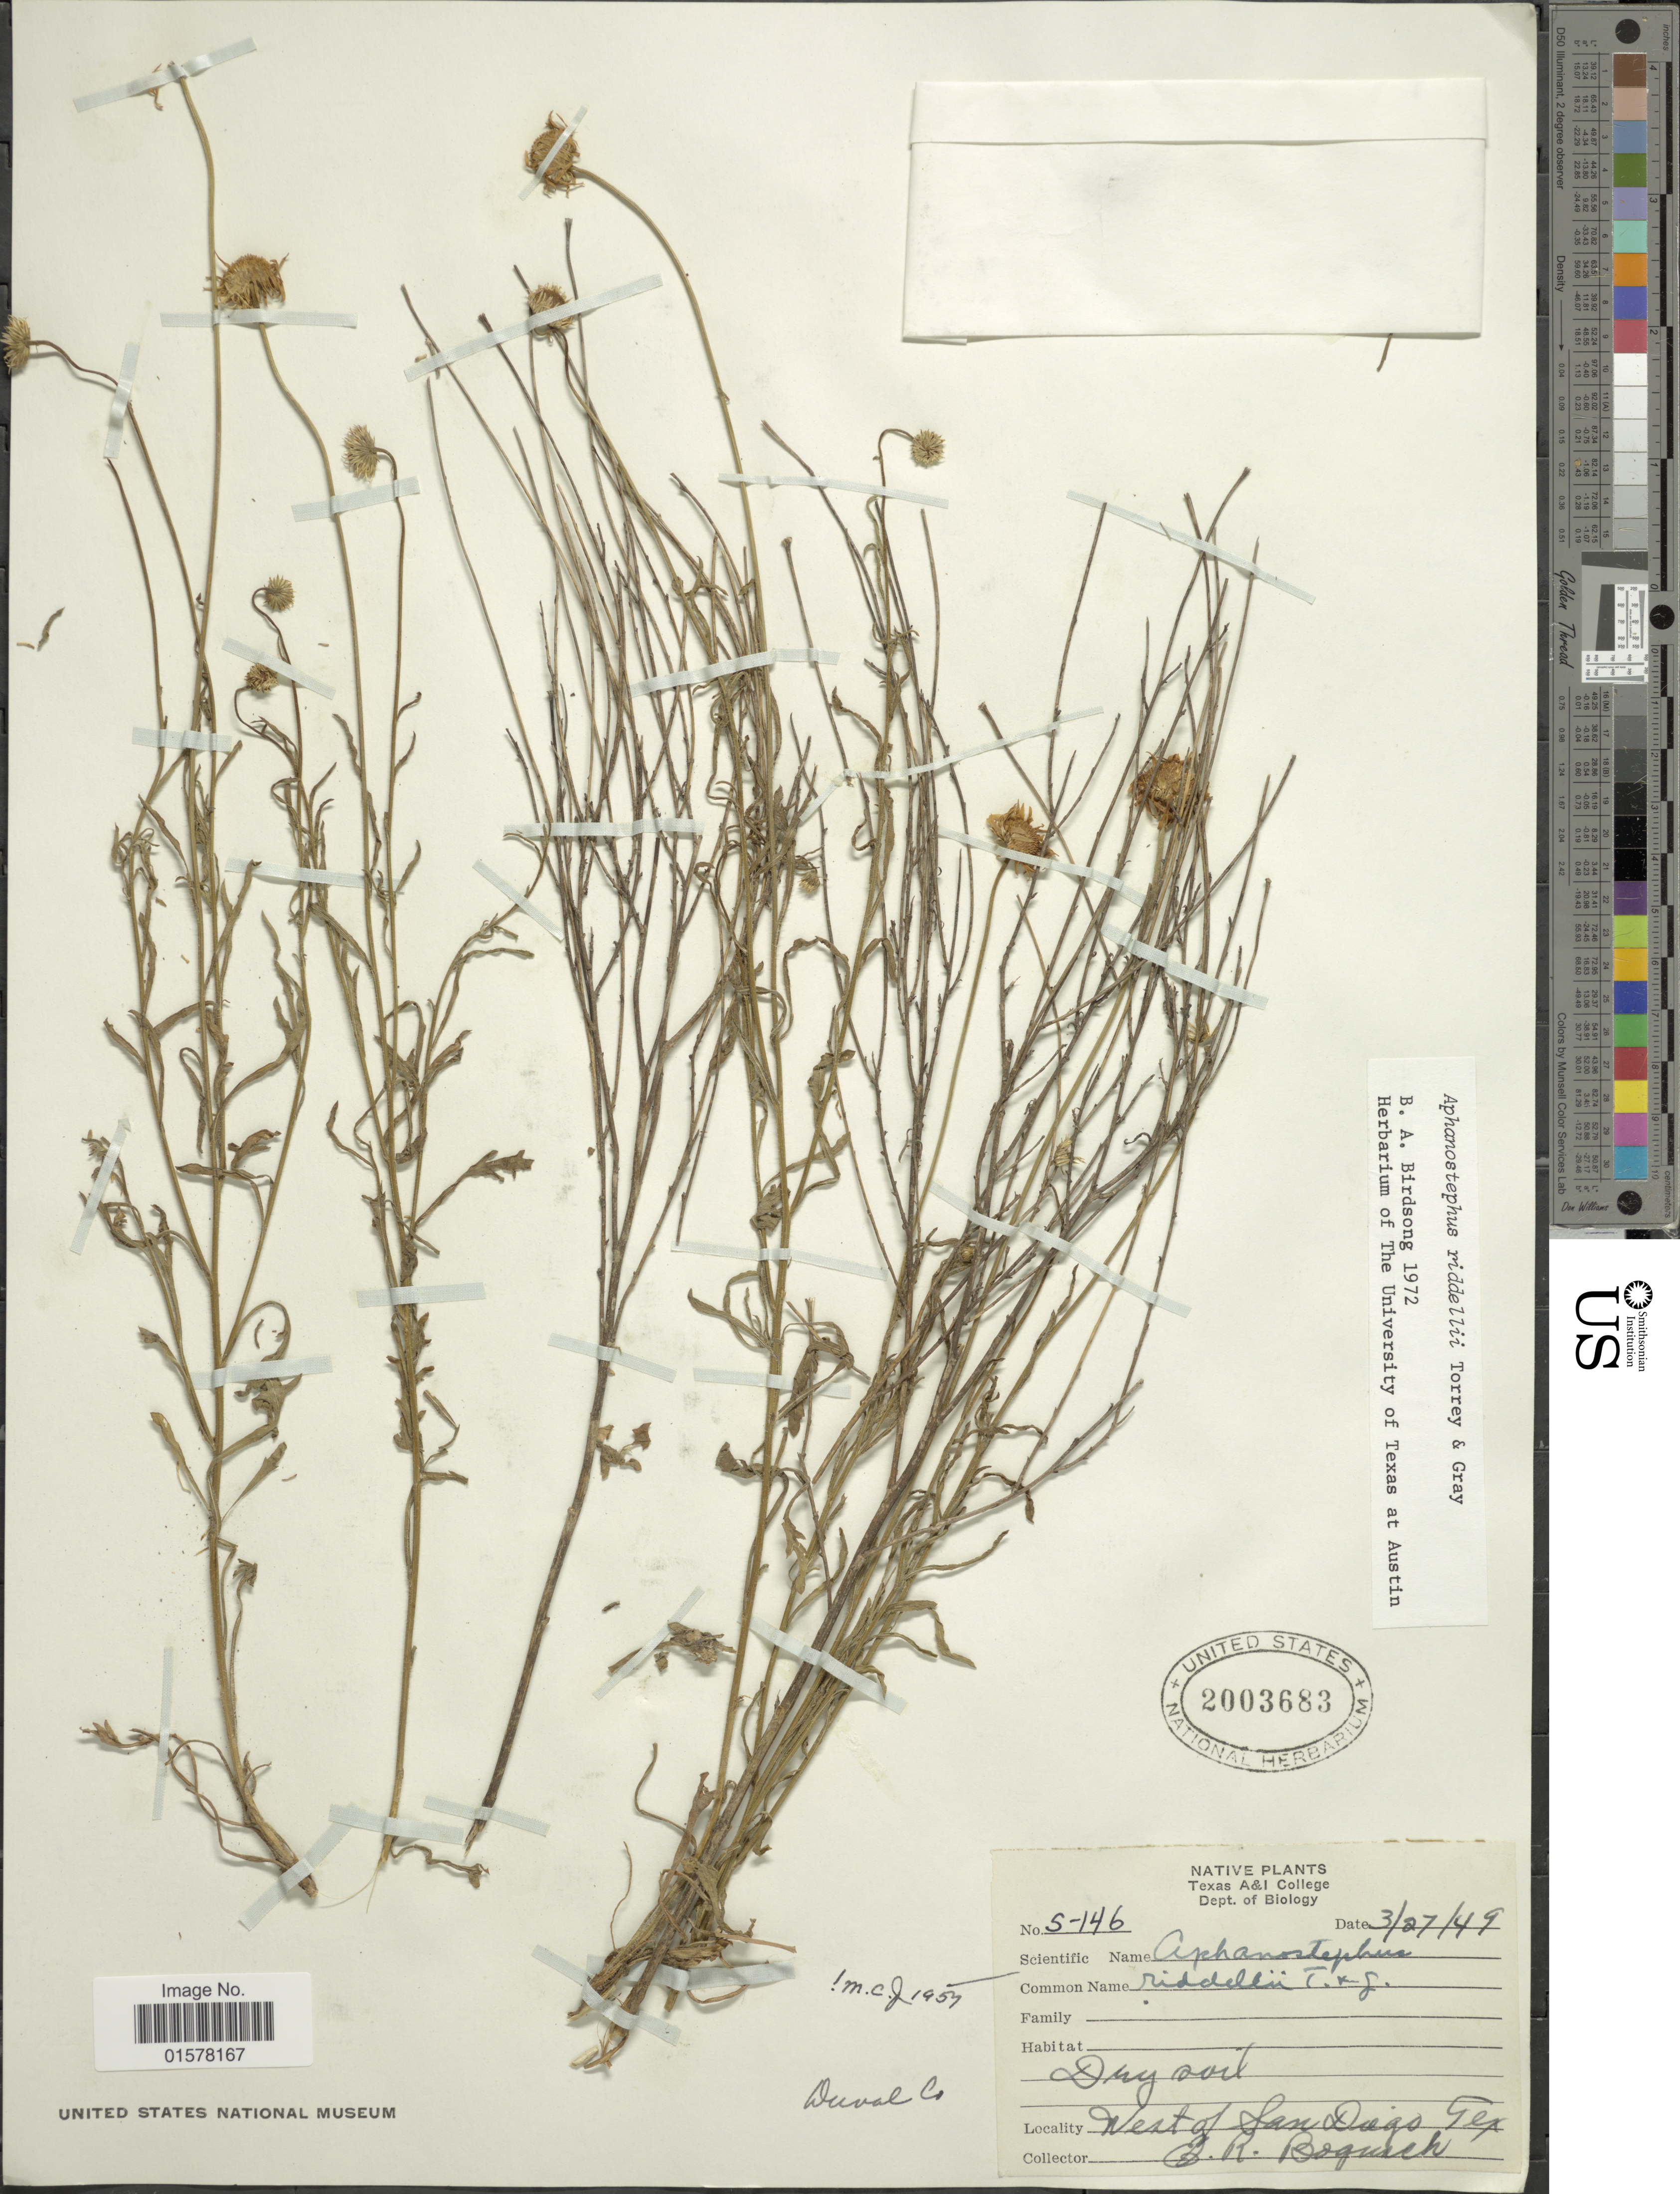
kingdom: Plantae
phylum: Tracheophyta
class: Magnoliopsida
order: Asterales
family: Asteraceae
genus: Aphanostephus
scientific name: Aphanostephus riddellii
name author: Torr. & A. Gray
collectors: E. Bogusch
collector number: S-146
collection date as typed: Transcribed d/m/y: 27/3/49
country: United States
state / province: Texas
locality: West of San Diego, Tex.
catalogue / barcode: US 2003683